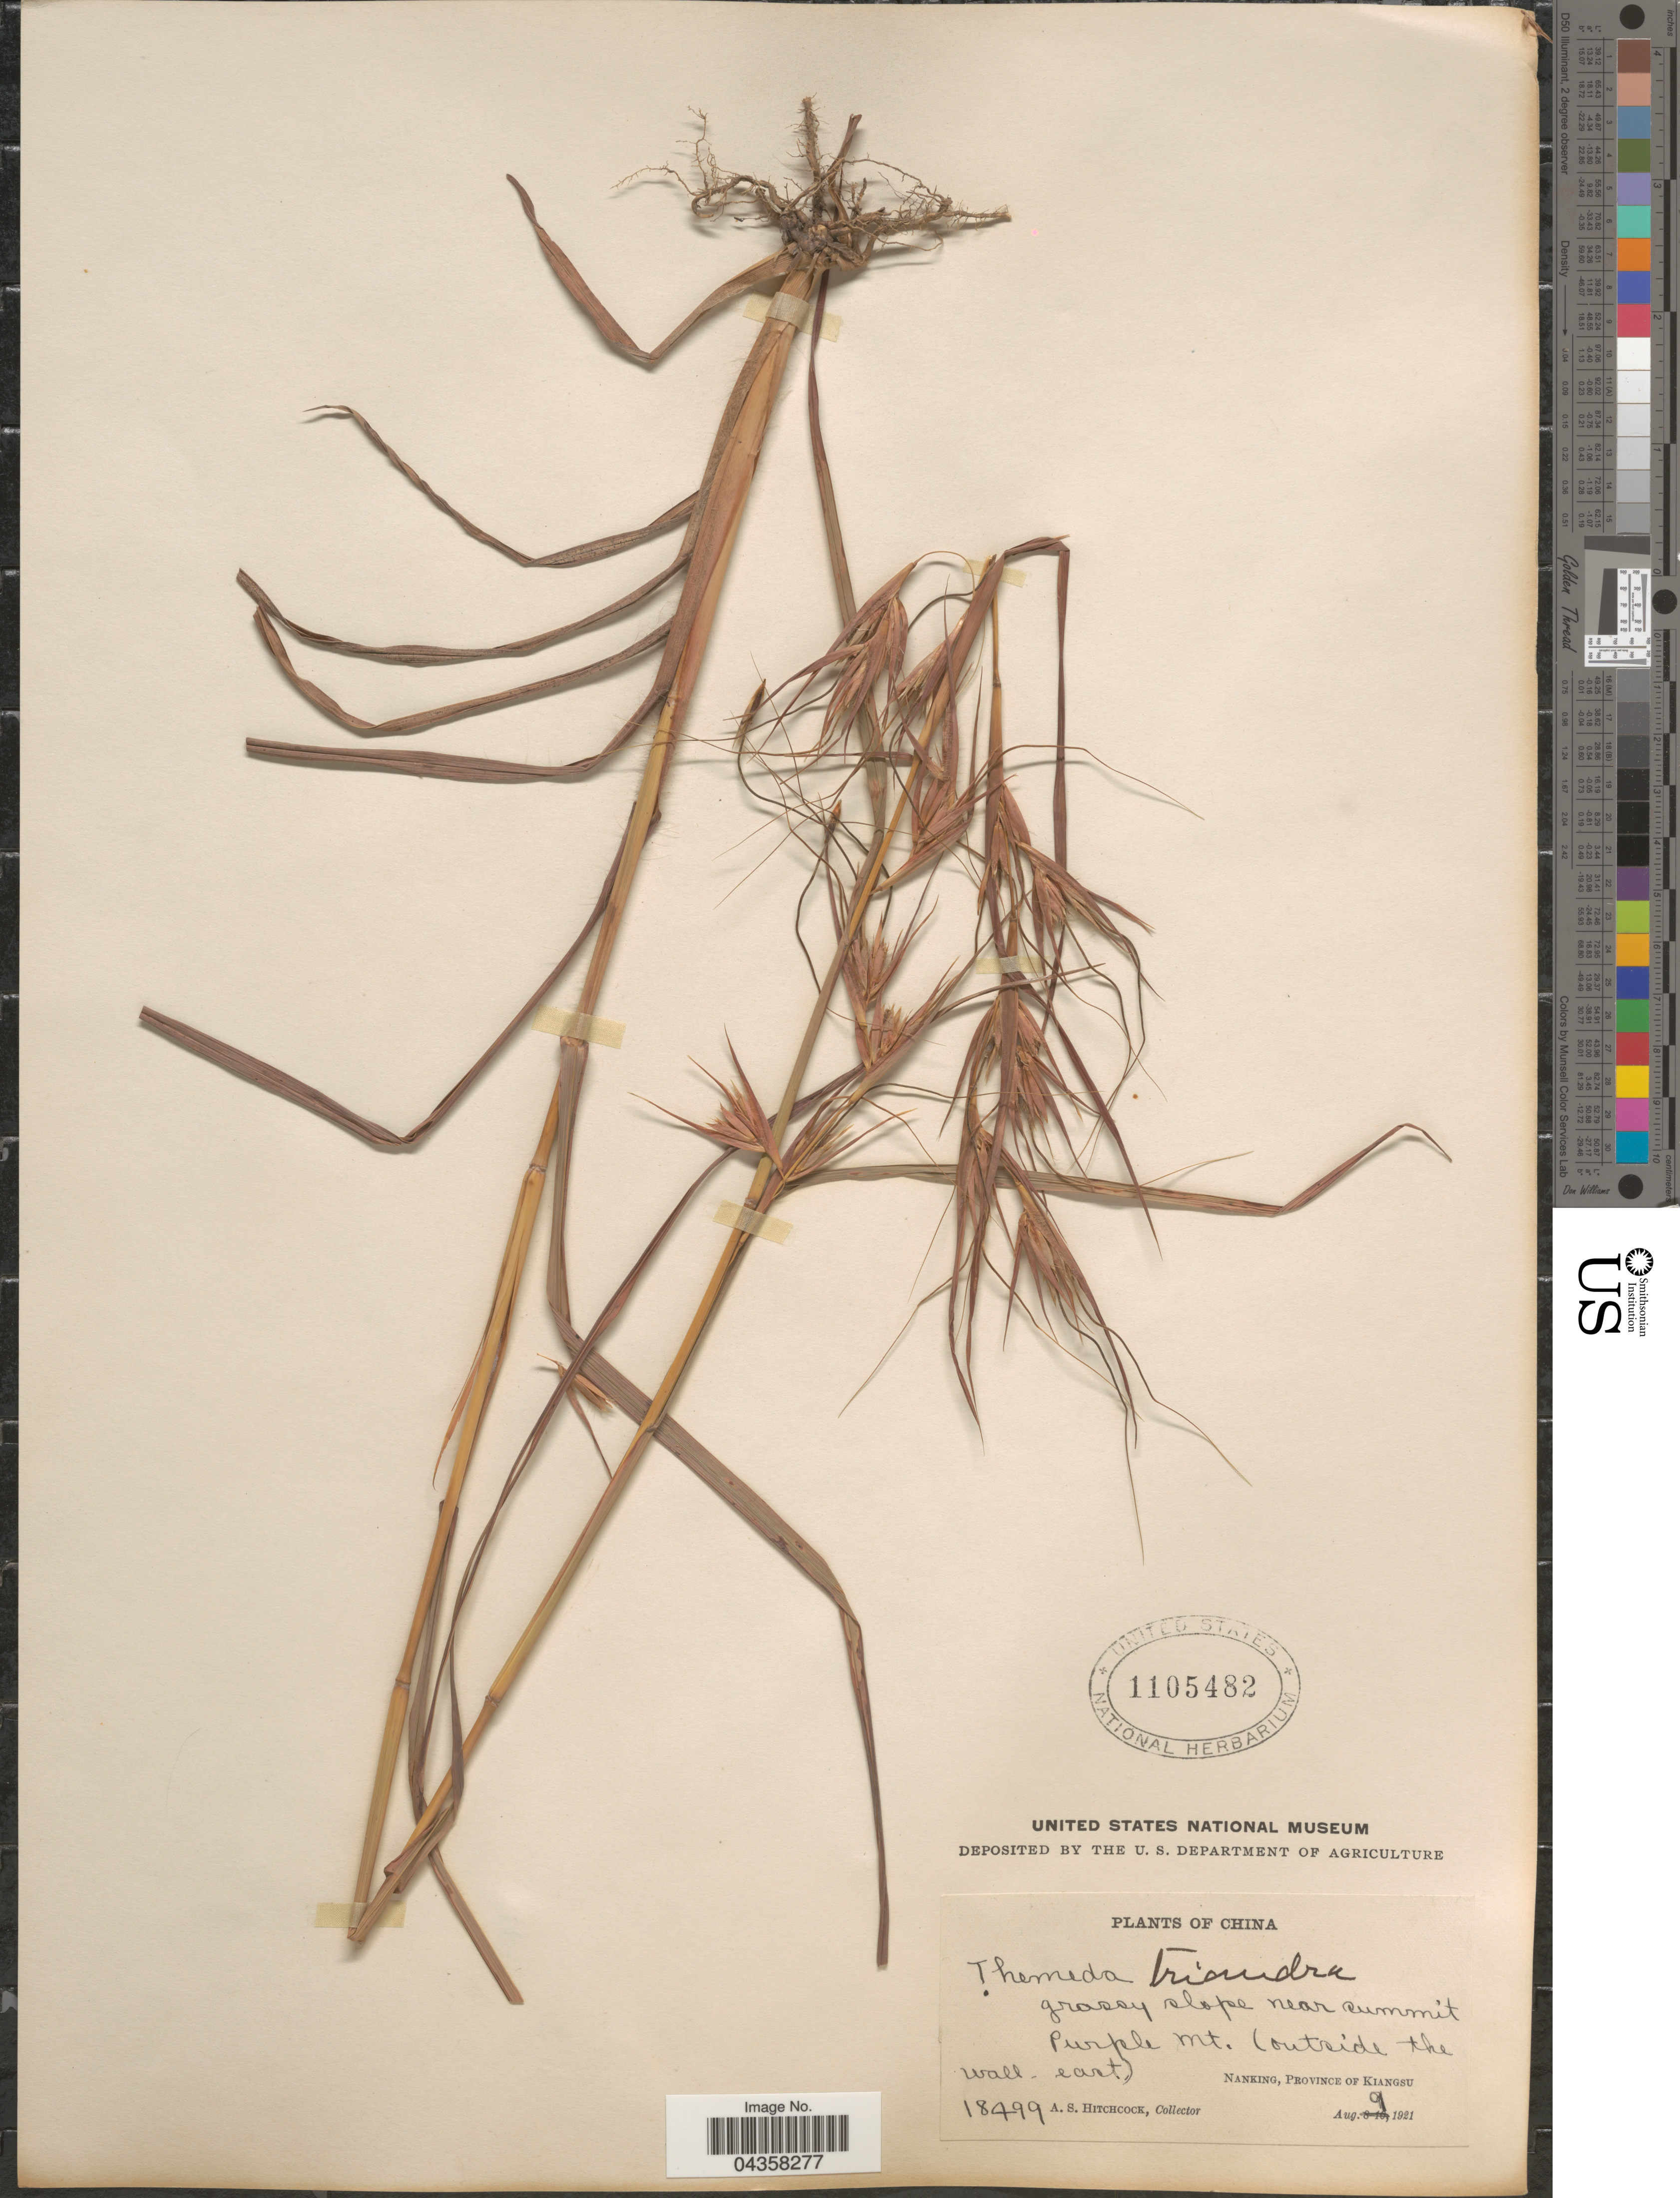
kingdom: Plantae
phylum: Tracheophyta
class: Liliopsida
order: Poales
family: Poaceae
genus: Themeda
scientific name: Themeda triandra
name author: Forssk.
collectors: A. S. Hitchcock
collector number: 18499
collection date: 1921-08-09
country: China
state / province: Jiangsu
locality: Grassy slope near summit Purple Mt. (outside the wall - east). Nanking, Province of Kiangsu.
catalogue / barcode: US 1105482